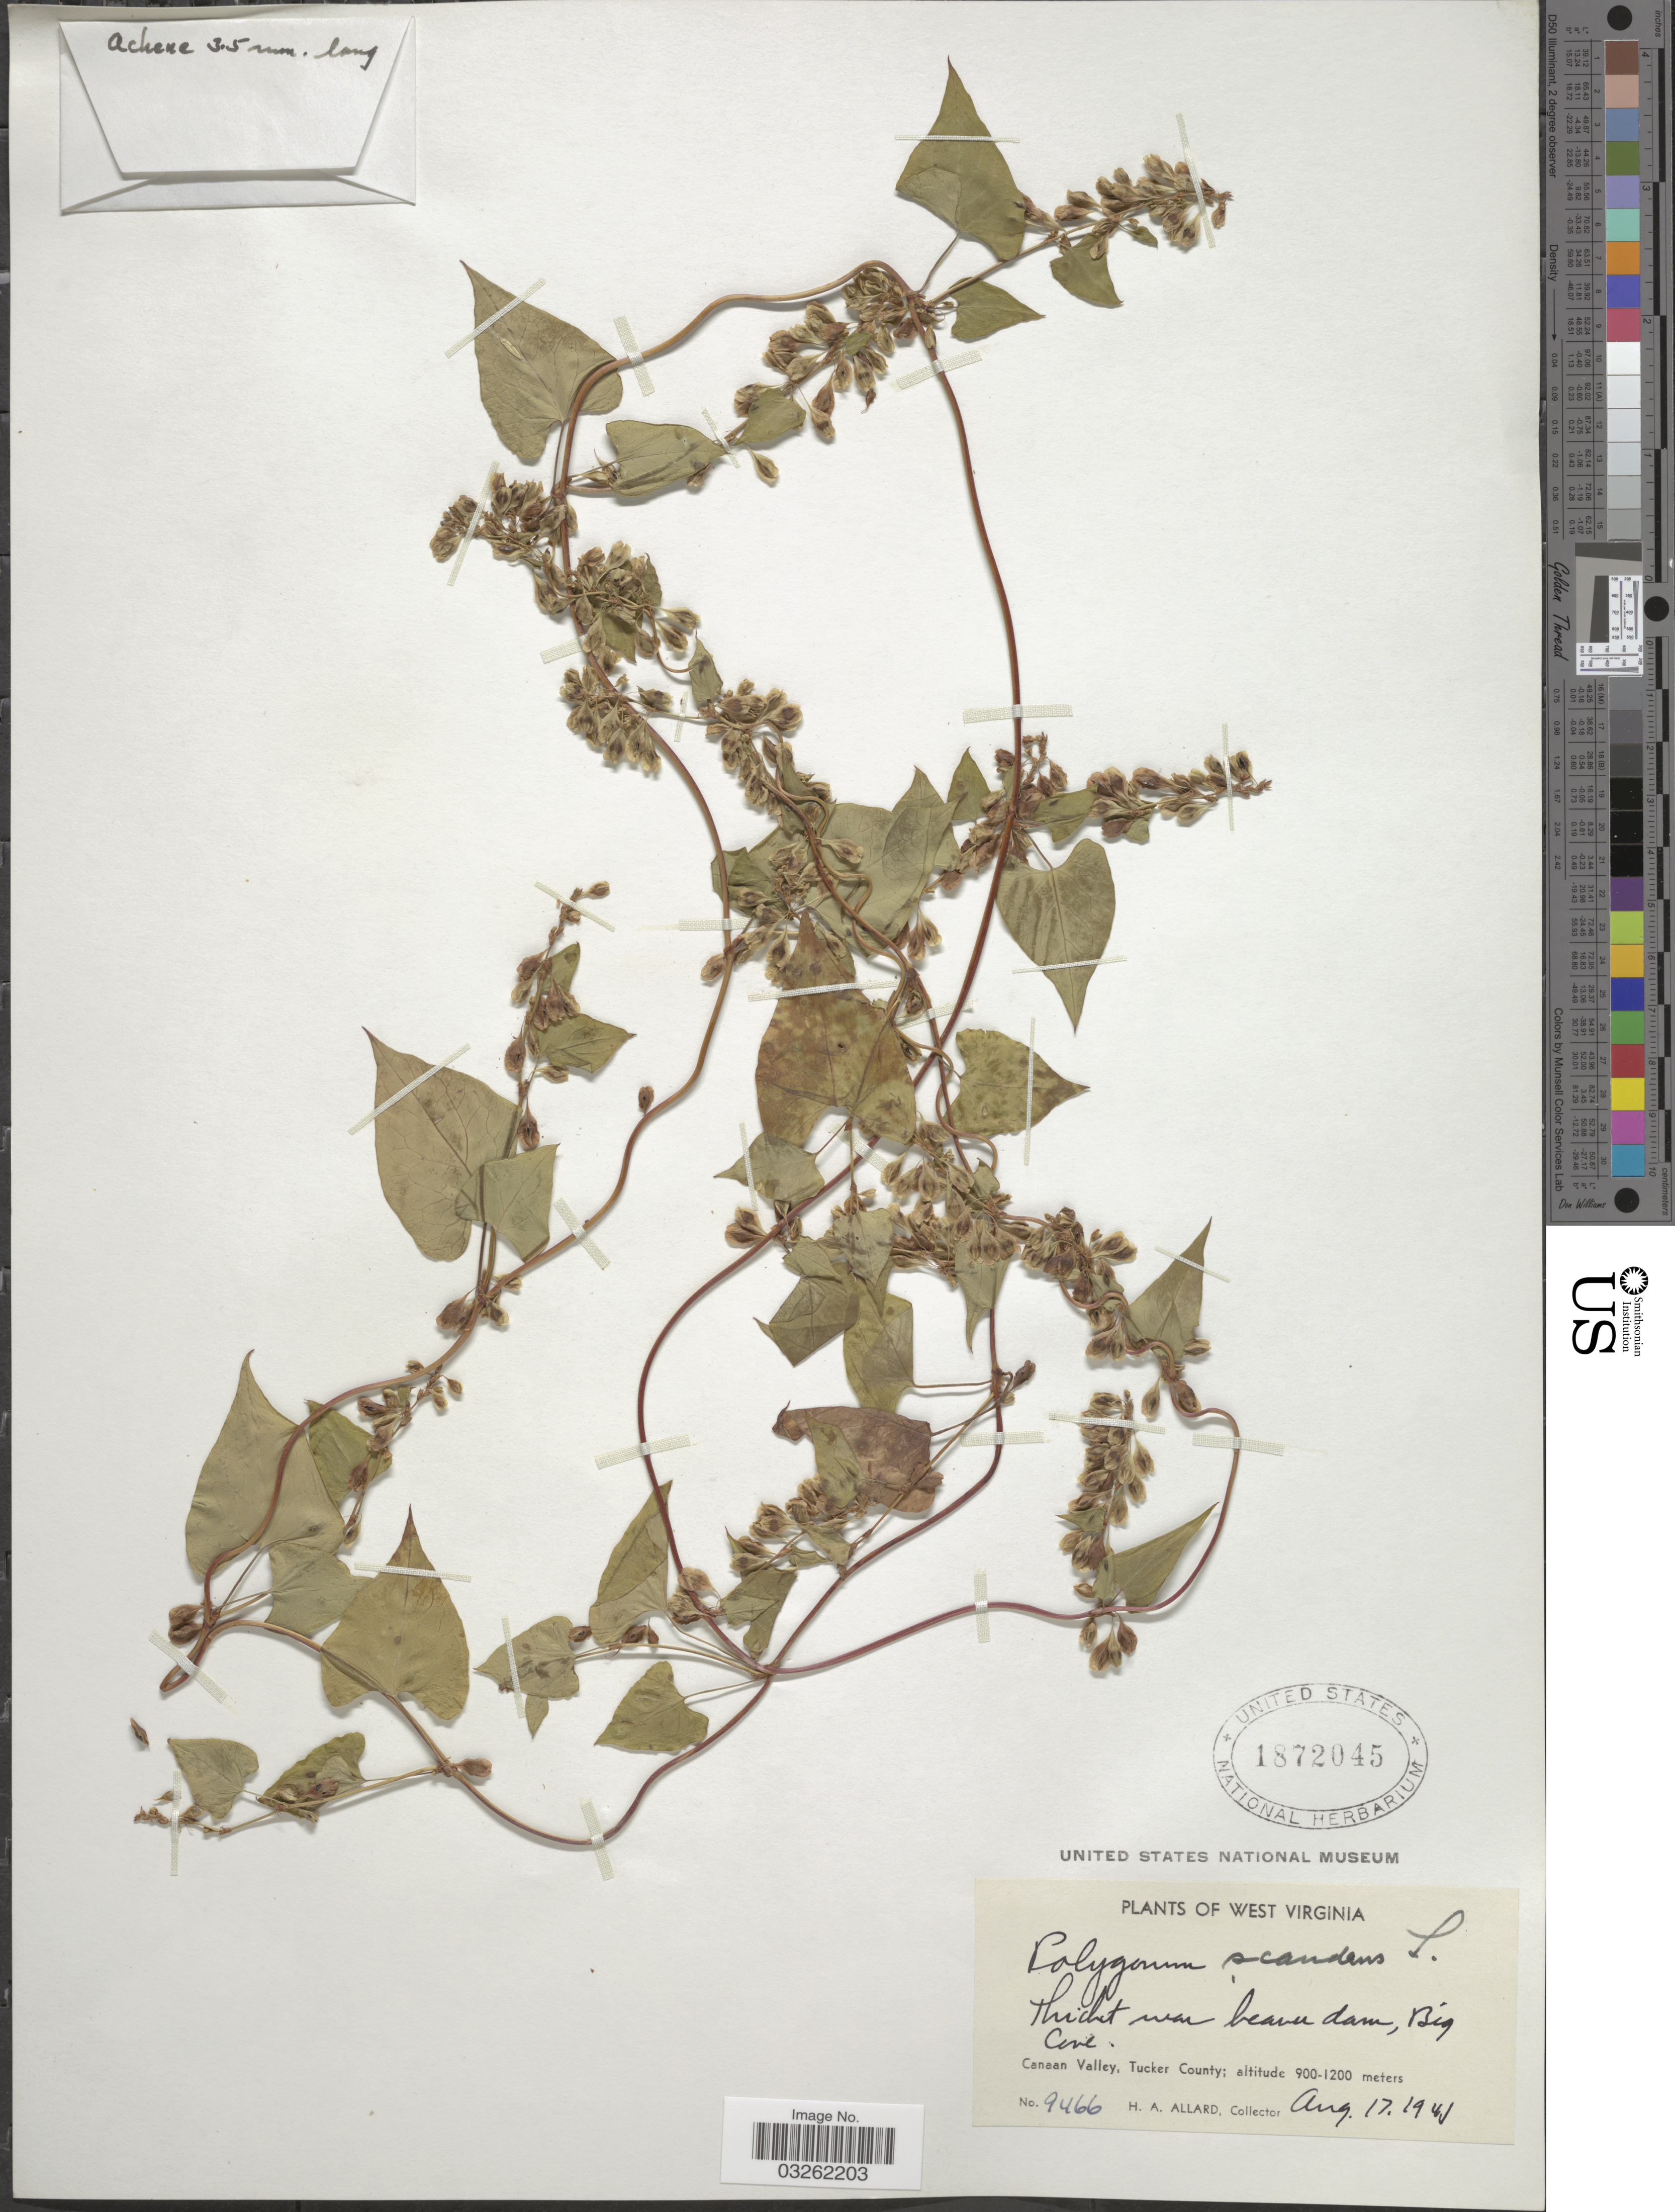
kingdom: Plantae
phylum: Tracheophyta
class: Magnoliopsida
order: Caryophyllales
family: Polygonaceae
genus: Fallopia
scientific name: Fallopia scandens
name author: (L.) Holub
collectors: H. A. Allard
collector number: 9466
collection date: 1941-08-17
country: United States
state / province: West Virginia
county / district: Tucker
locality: Near beaver dam, Big Cove. Canaan Valley, Tucker County.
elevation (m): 900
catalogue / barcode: US 1872045